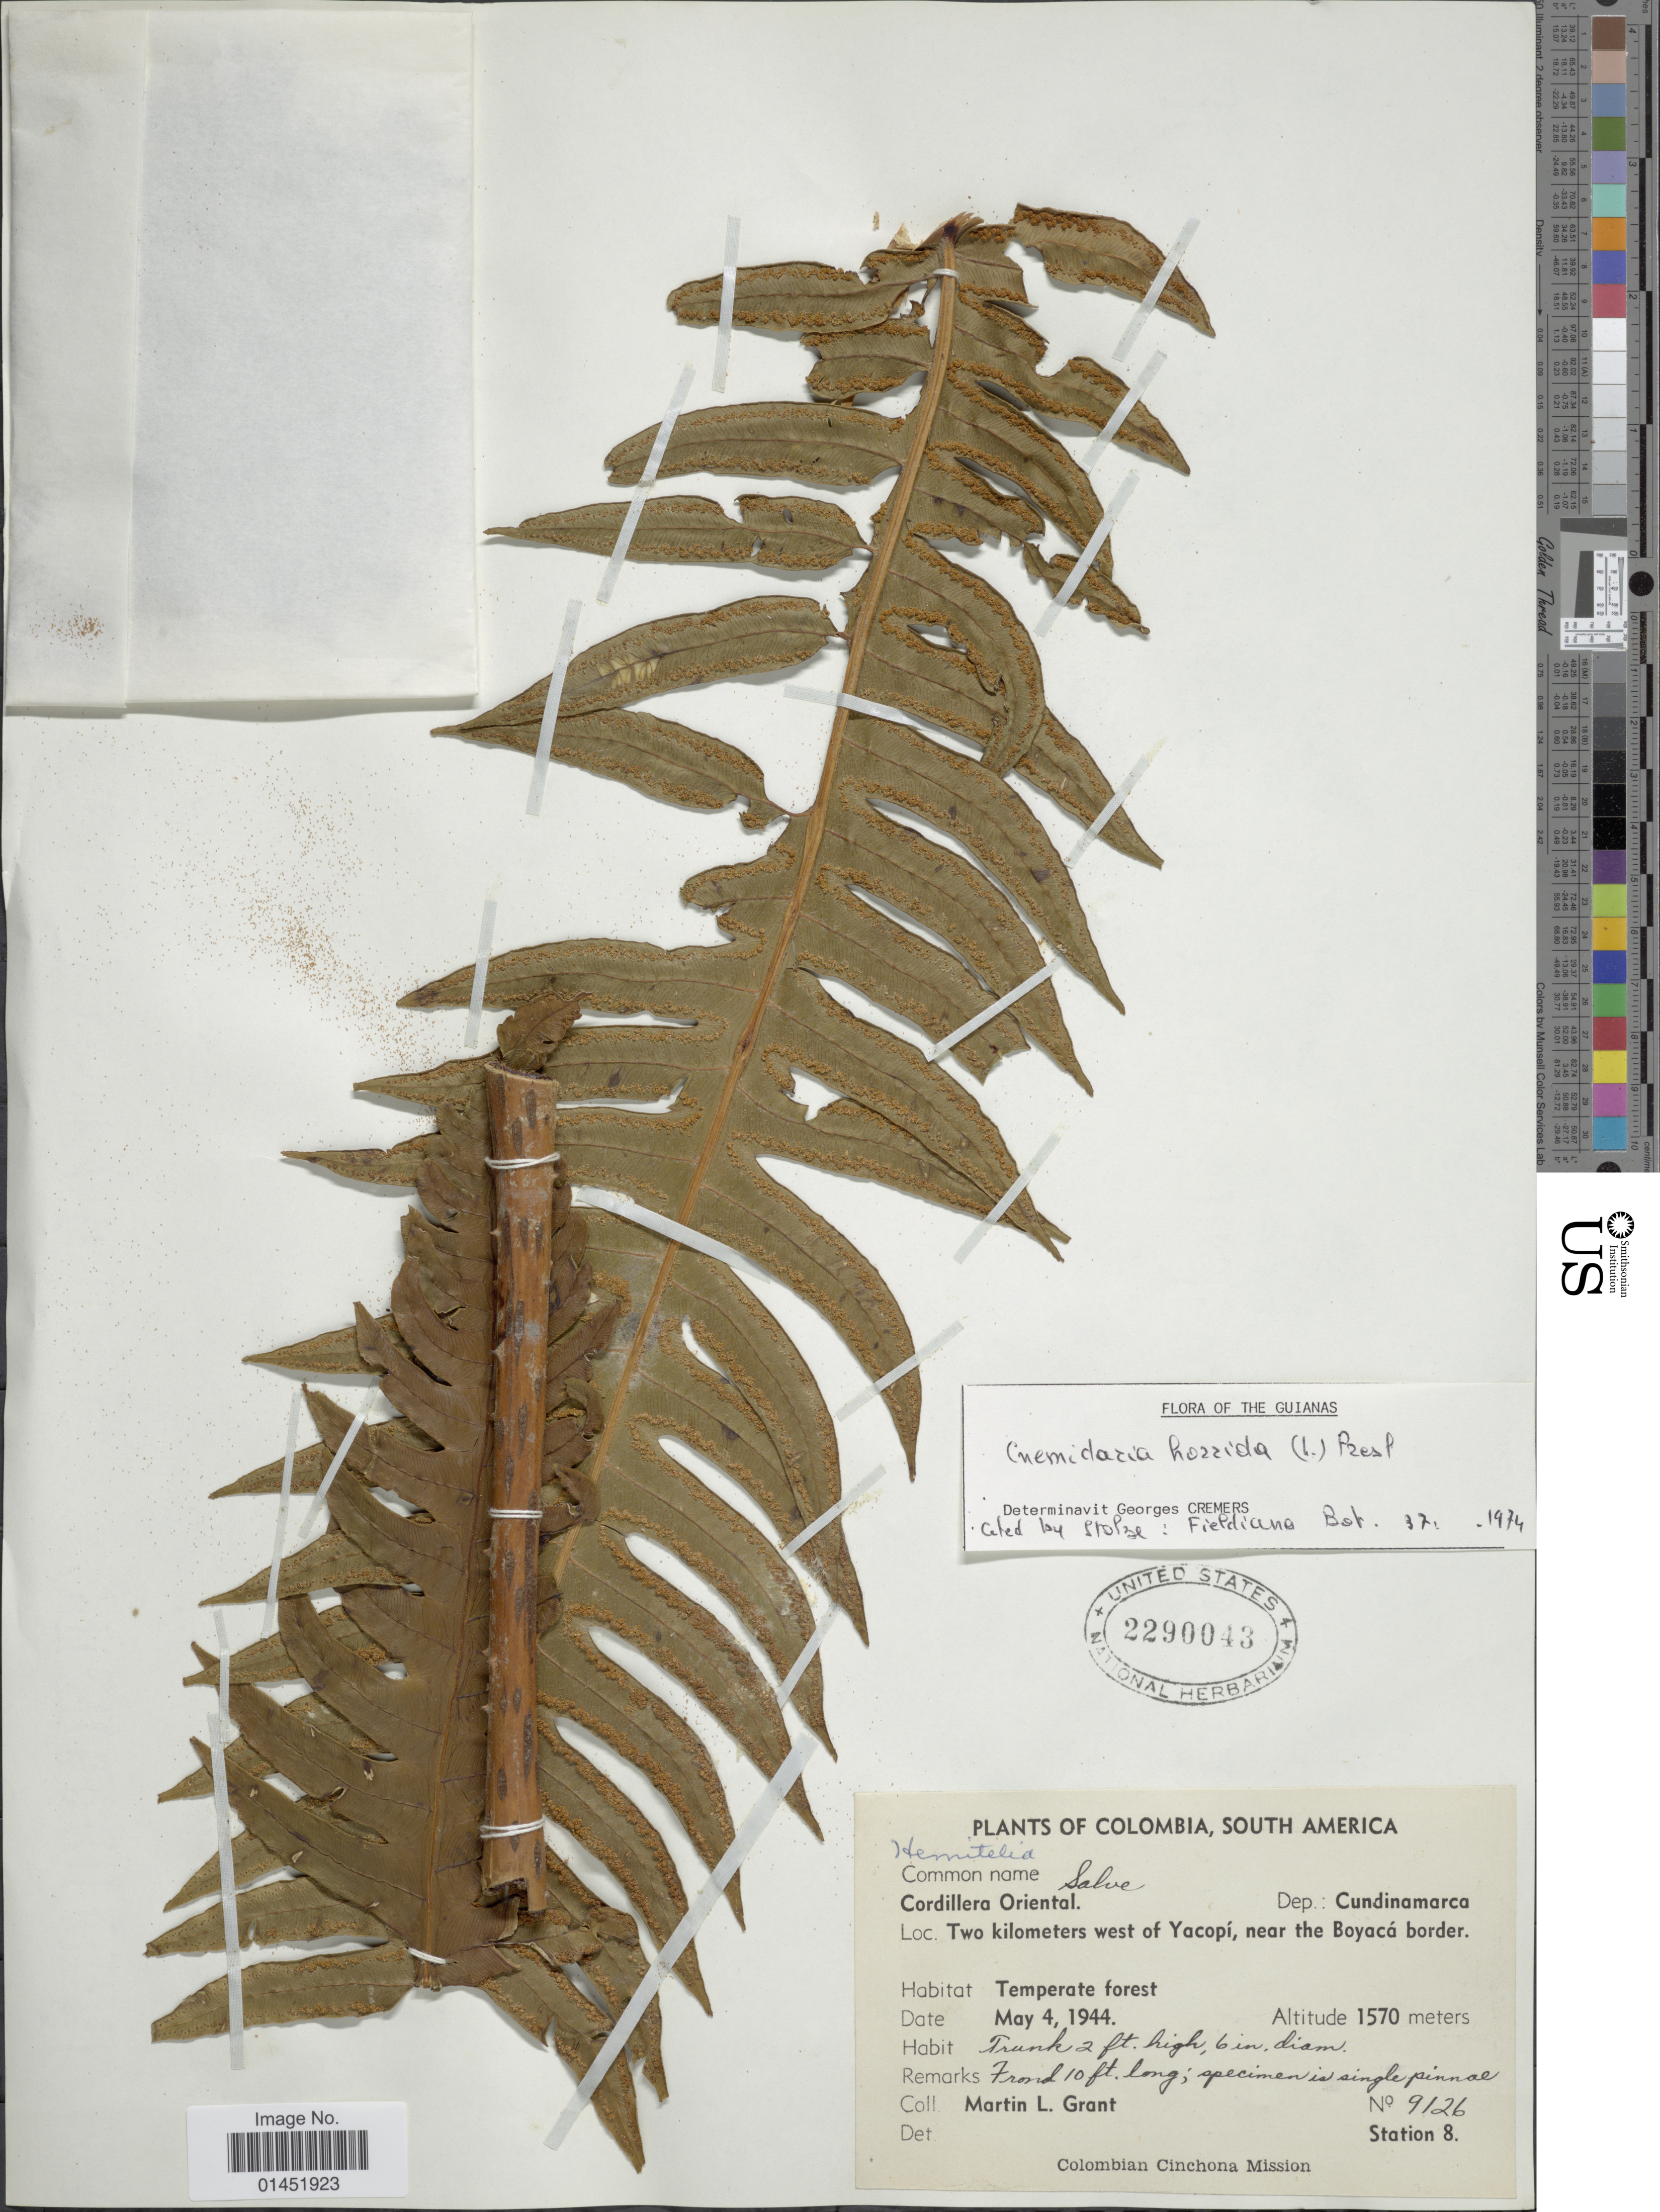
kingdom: Plantae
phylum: Tracheophyta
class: Polypodiopsida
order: Cyatheales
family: Cyatheaceae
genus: Cyathea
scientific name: Cyathea horrida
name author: (L.) Sm.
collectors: M. L. Grant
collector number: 9126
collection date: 1944-05-04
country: Colombia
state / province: Cundinamarca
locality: Cordillera Oriental, Dep Cundinamarca, Tow kilometers west of Yacopí, near the Boyacá border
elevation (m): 1570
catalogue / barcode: US 2290043